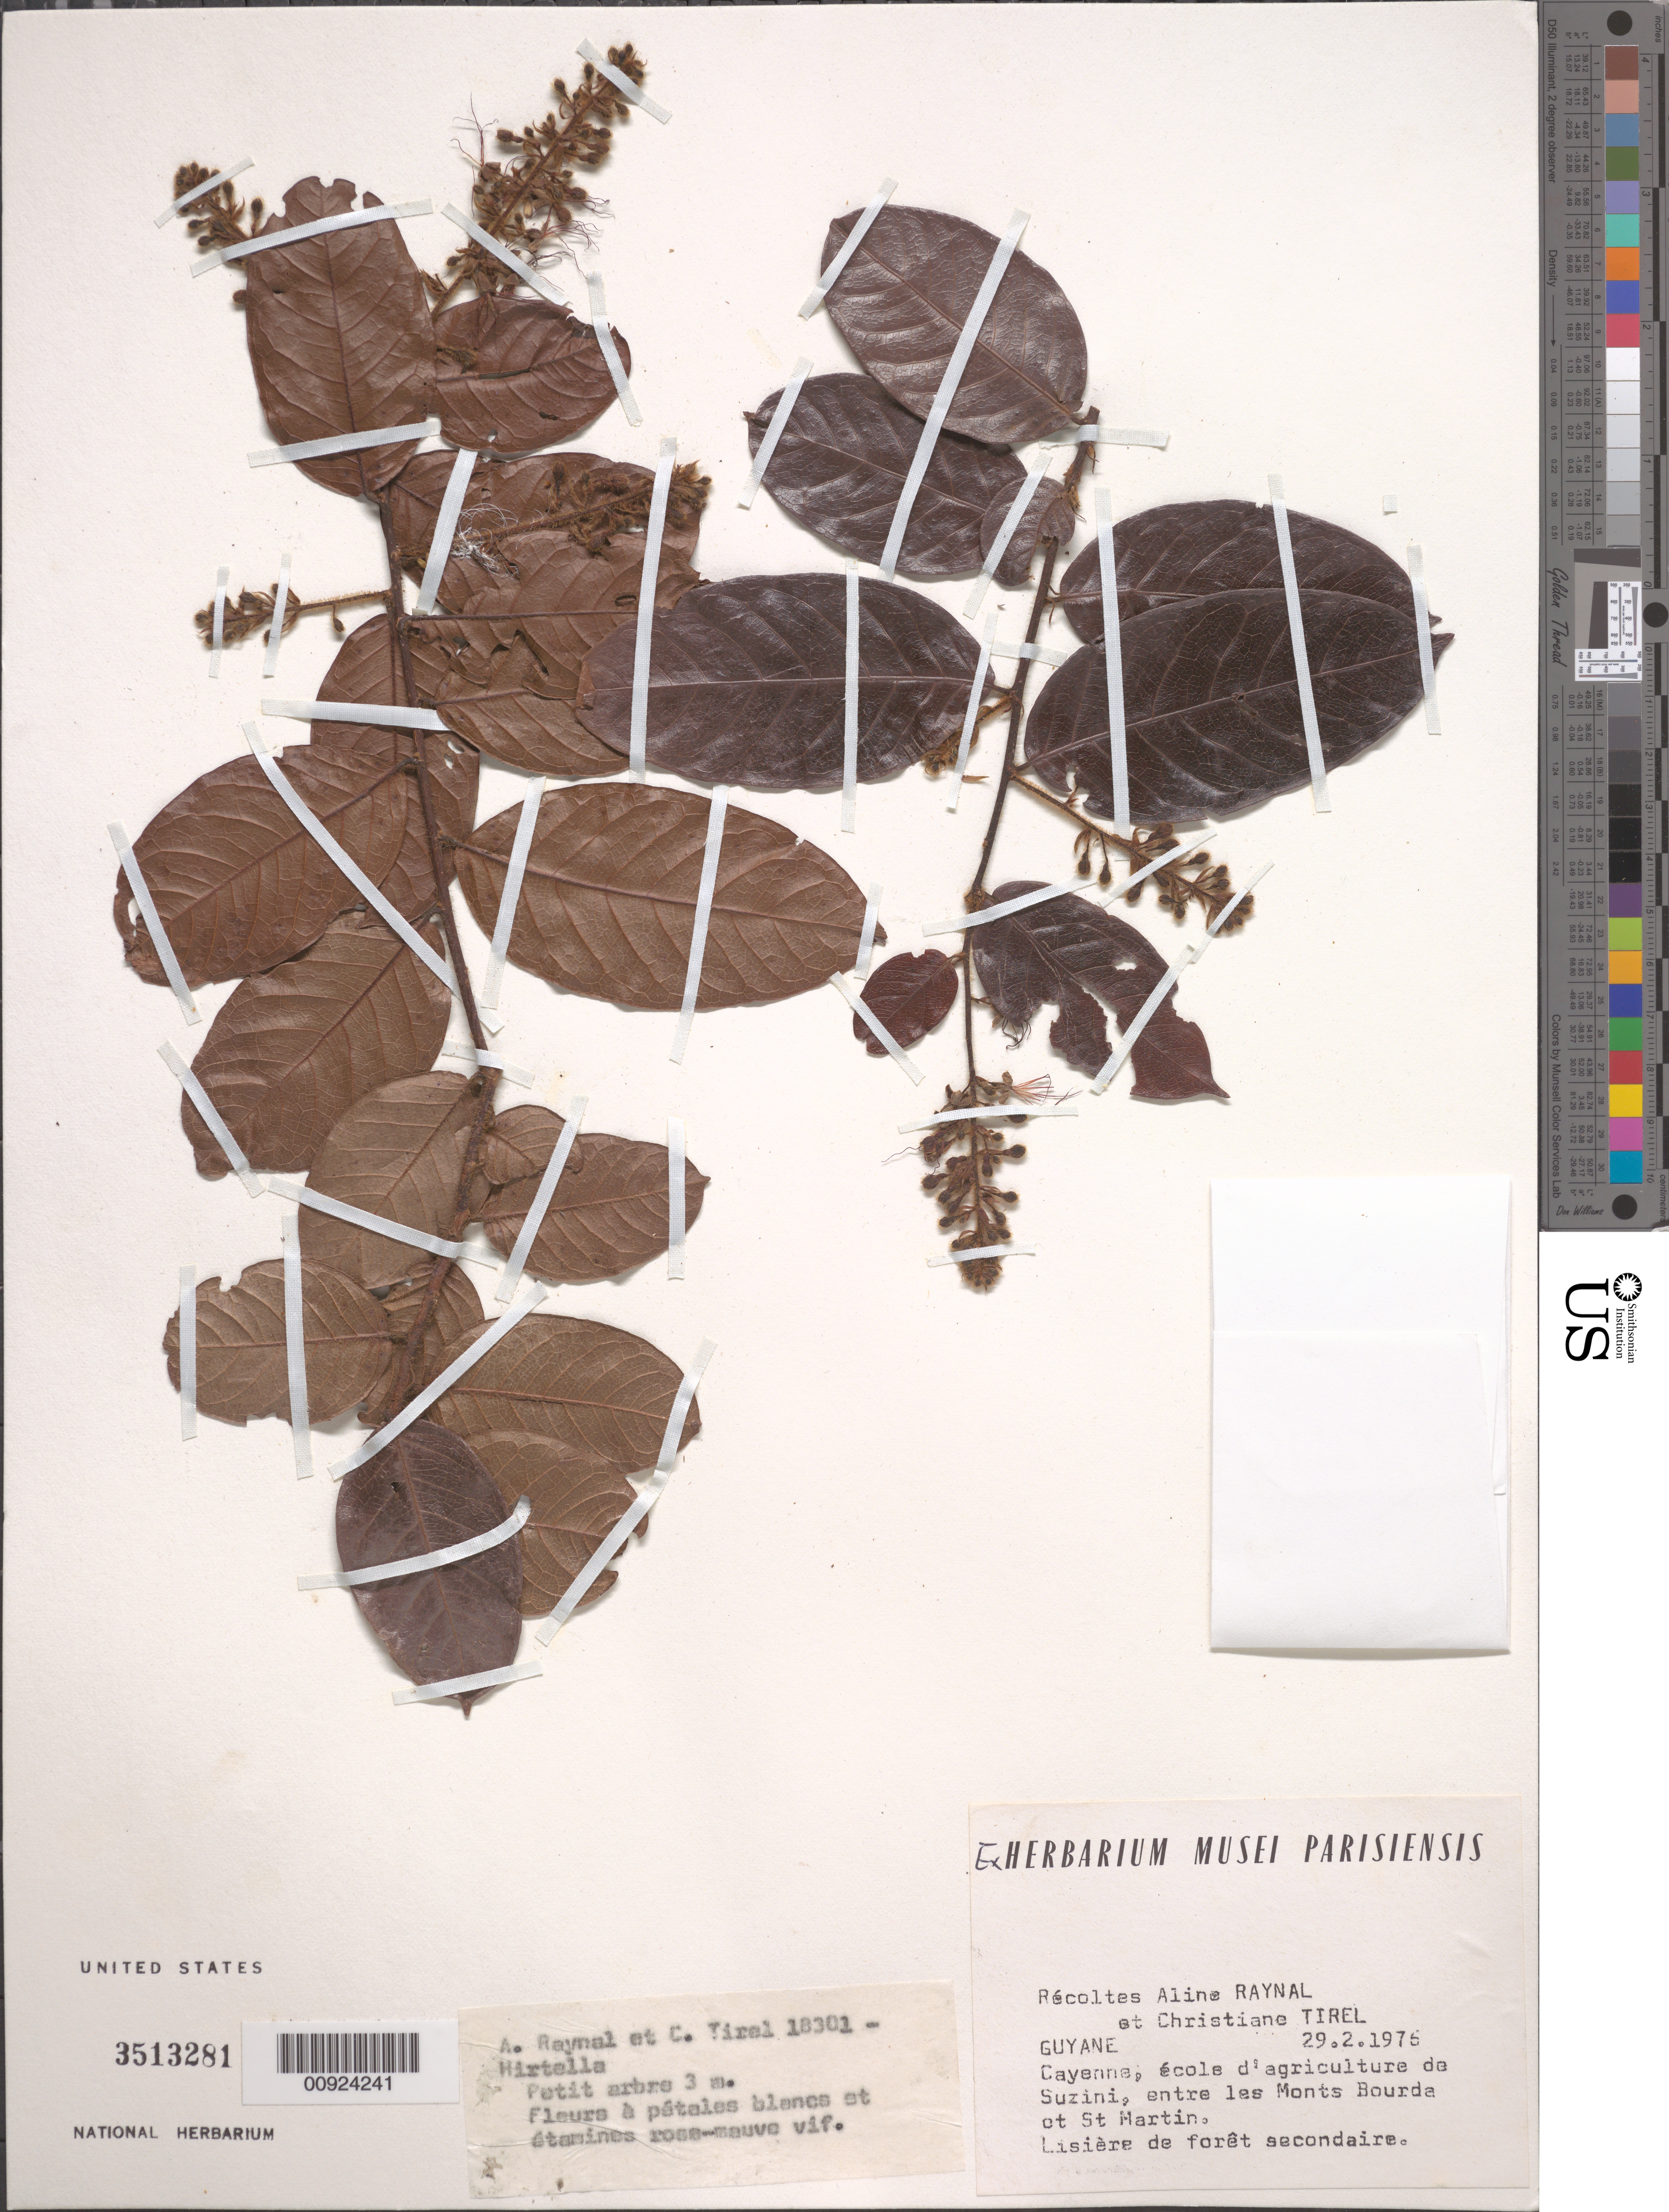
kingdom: Plantae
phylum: Tracheophyta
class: Magnoliopsida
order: Malpighiales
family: Chrysobalanaceae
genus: Hirtella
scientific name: Hirtella sp.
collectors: A. M. Raynal & C. Tirel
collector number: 18301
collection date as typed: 29-Feb-76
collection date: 1976-02-29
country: French Guiana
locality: Cayenne, ecole d'agriculture de Suzini, entre les Monts Bourde et St Martin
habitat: Lisiere de foret secondaire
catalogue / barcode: US 3513281